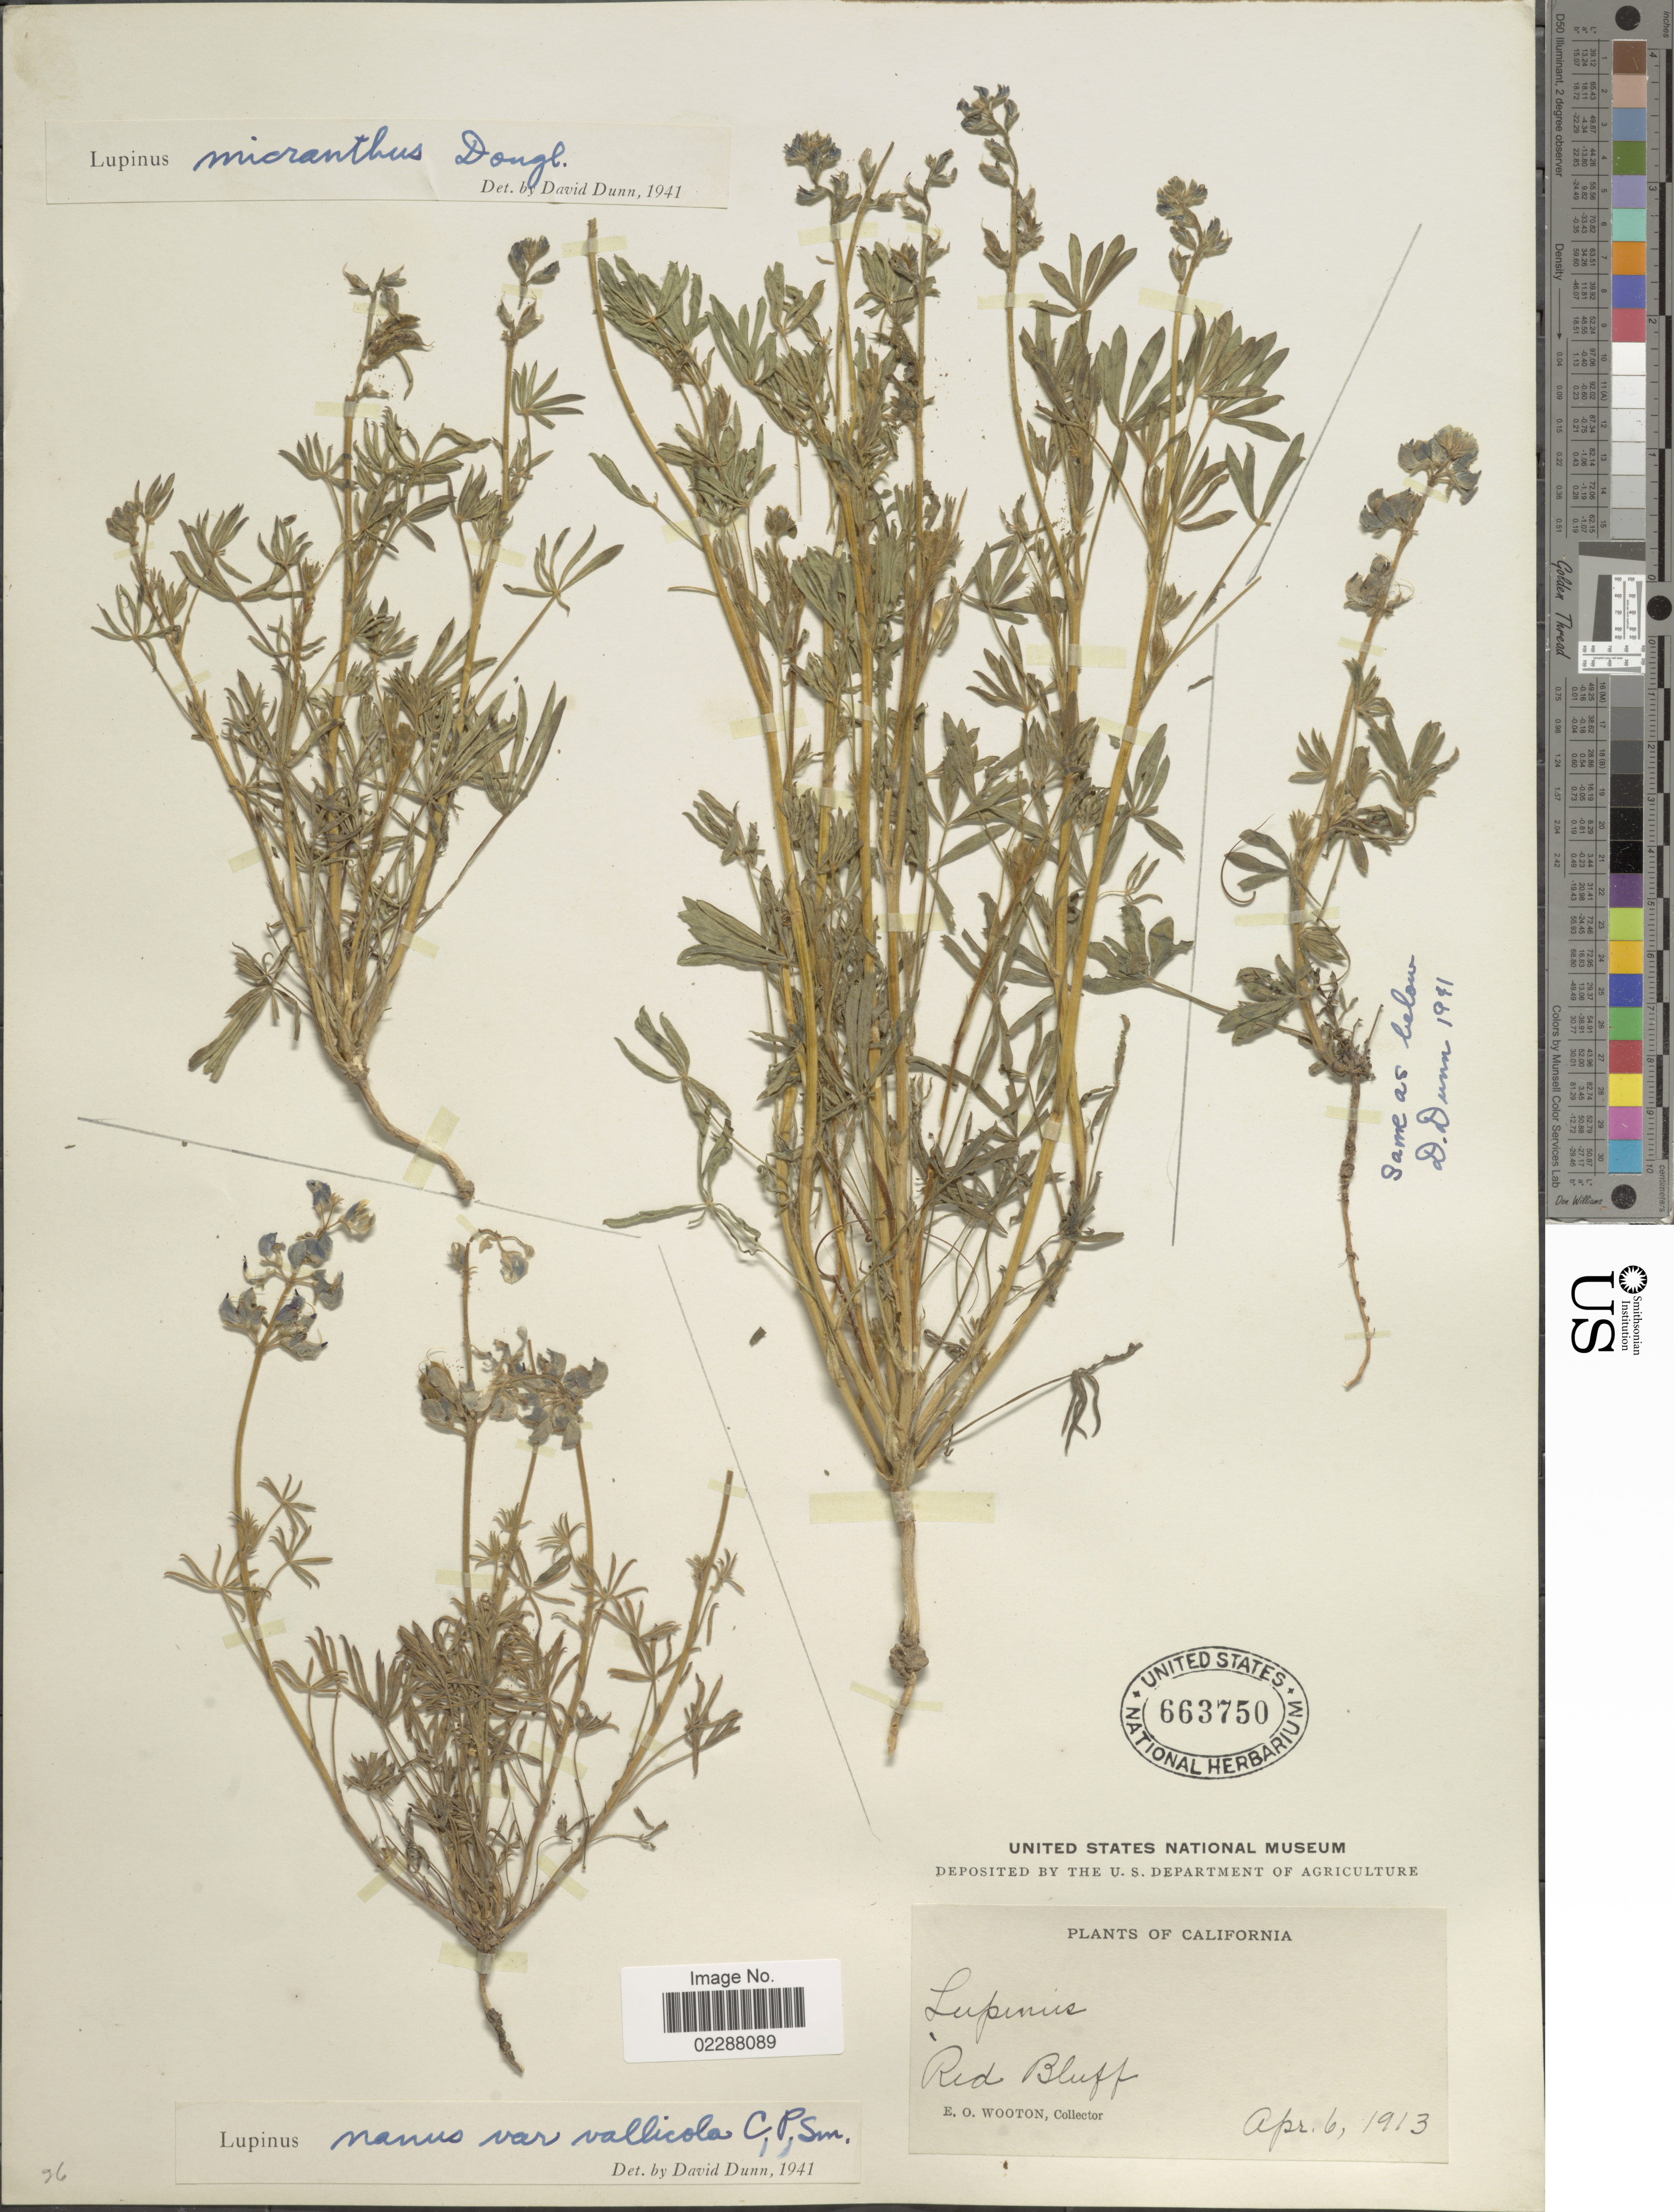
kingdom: Plantae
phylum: Tracheophyta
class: Magnoliopsida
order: Fabales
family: Fabaceae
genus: Lupinus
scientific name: Lupinus vallicola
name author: A. Heller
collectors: E. O. Wooton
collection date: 1913-04-06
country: United States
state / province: California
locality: Red Bluff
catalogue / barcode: US 663750